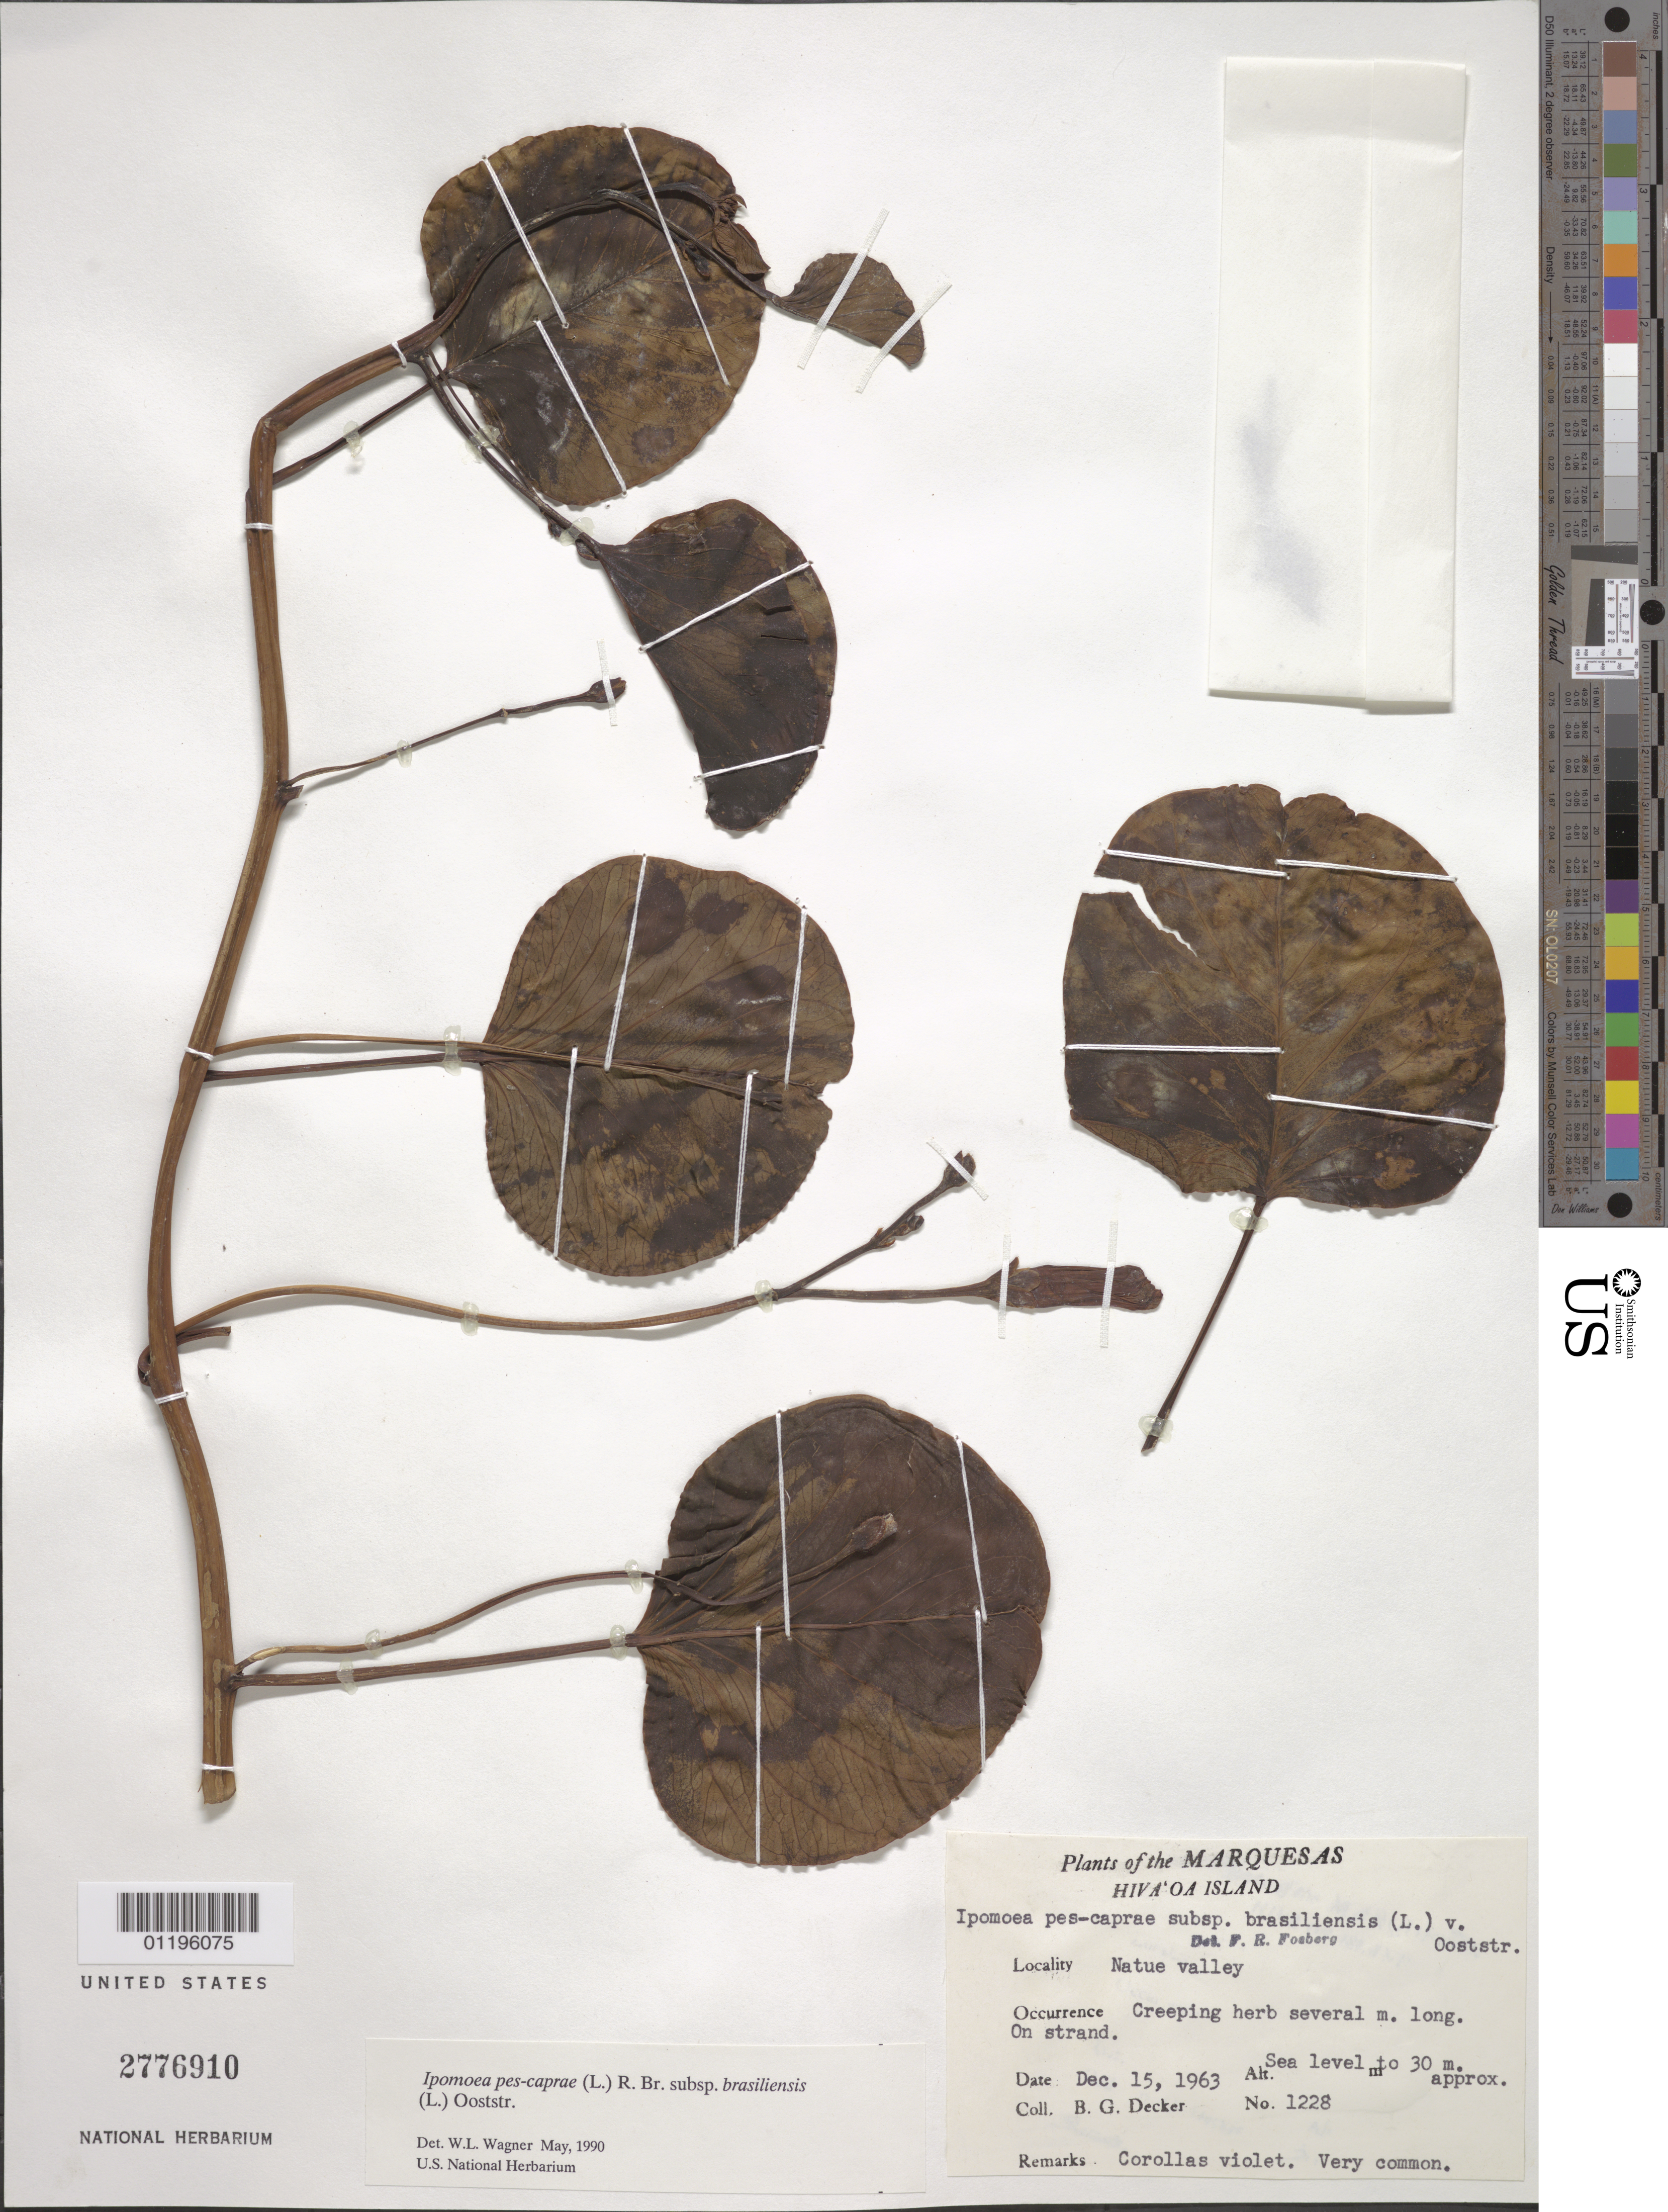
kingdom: Plantae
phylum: Tracheophyta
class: Magnoliopsida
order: Solanales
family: Convolvulaceae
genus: Ipomoea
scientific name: Ipomoea pes-caprae subsp. brasiliensis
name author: (L.) Ooststr.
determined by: Wagner, W. L., (BOT), Smithsonian Institution - National Museum of Natural History (UNITED STATES)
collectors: B. G. Decker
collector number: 1228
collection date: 1963-12-15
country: French Polynesia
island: Hiva Oa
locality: Natue Valley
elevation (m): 0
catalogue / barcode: US 2776910